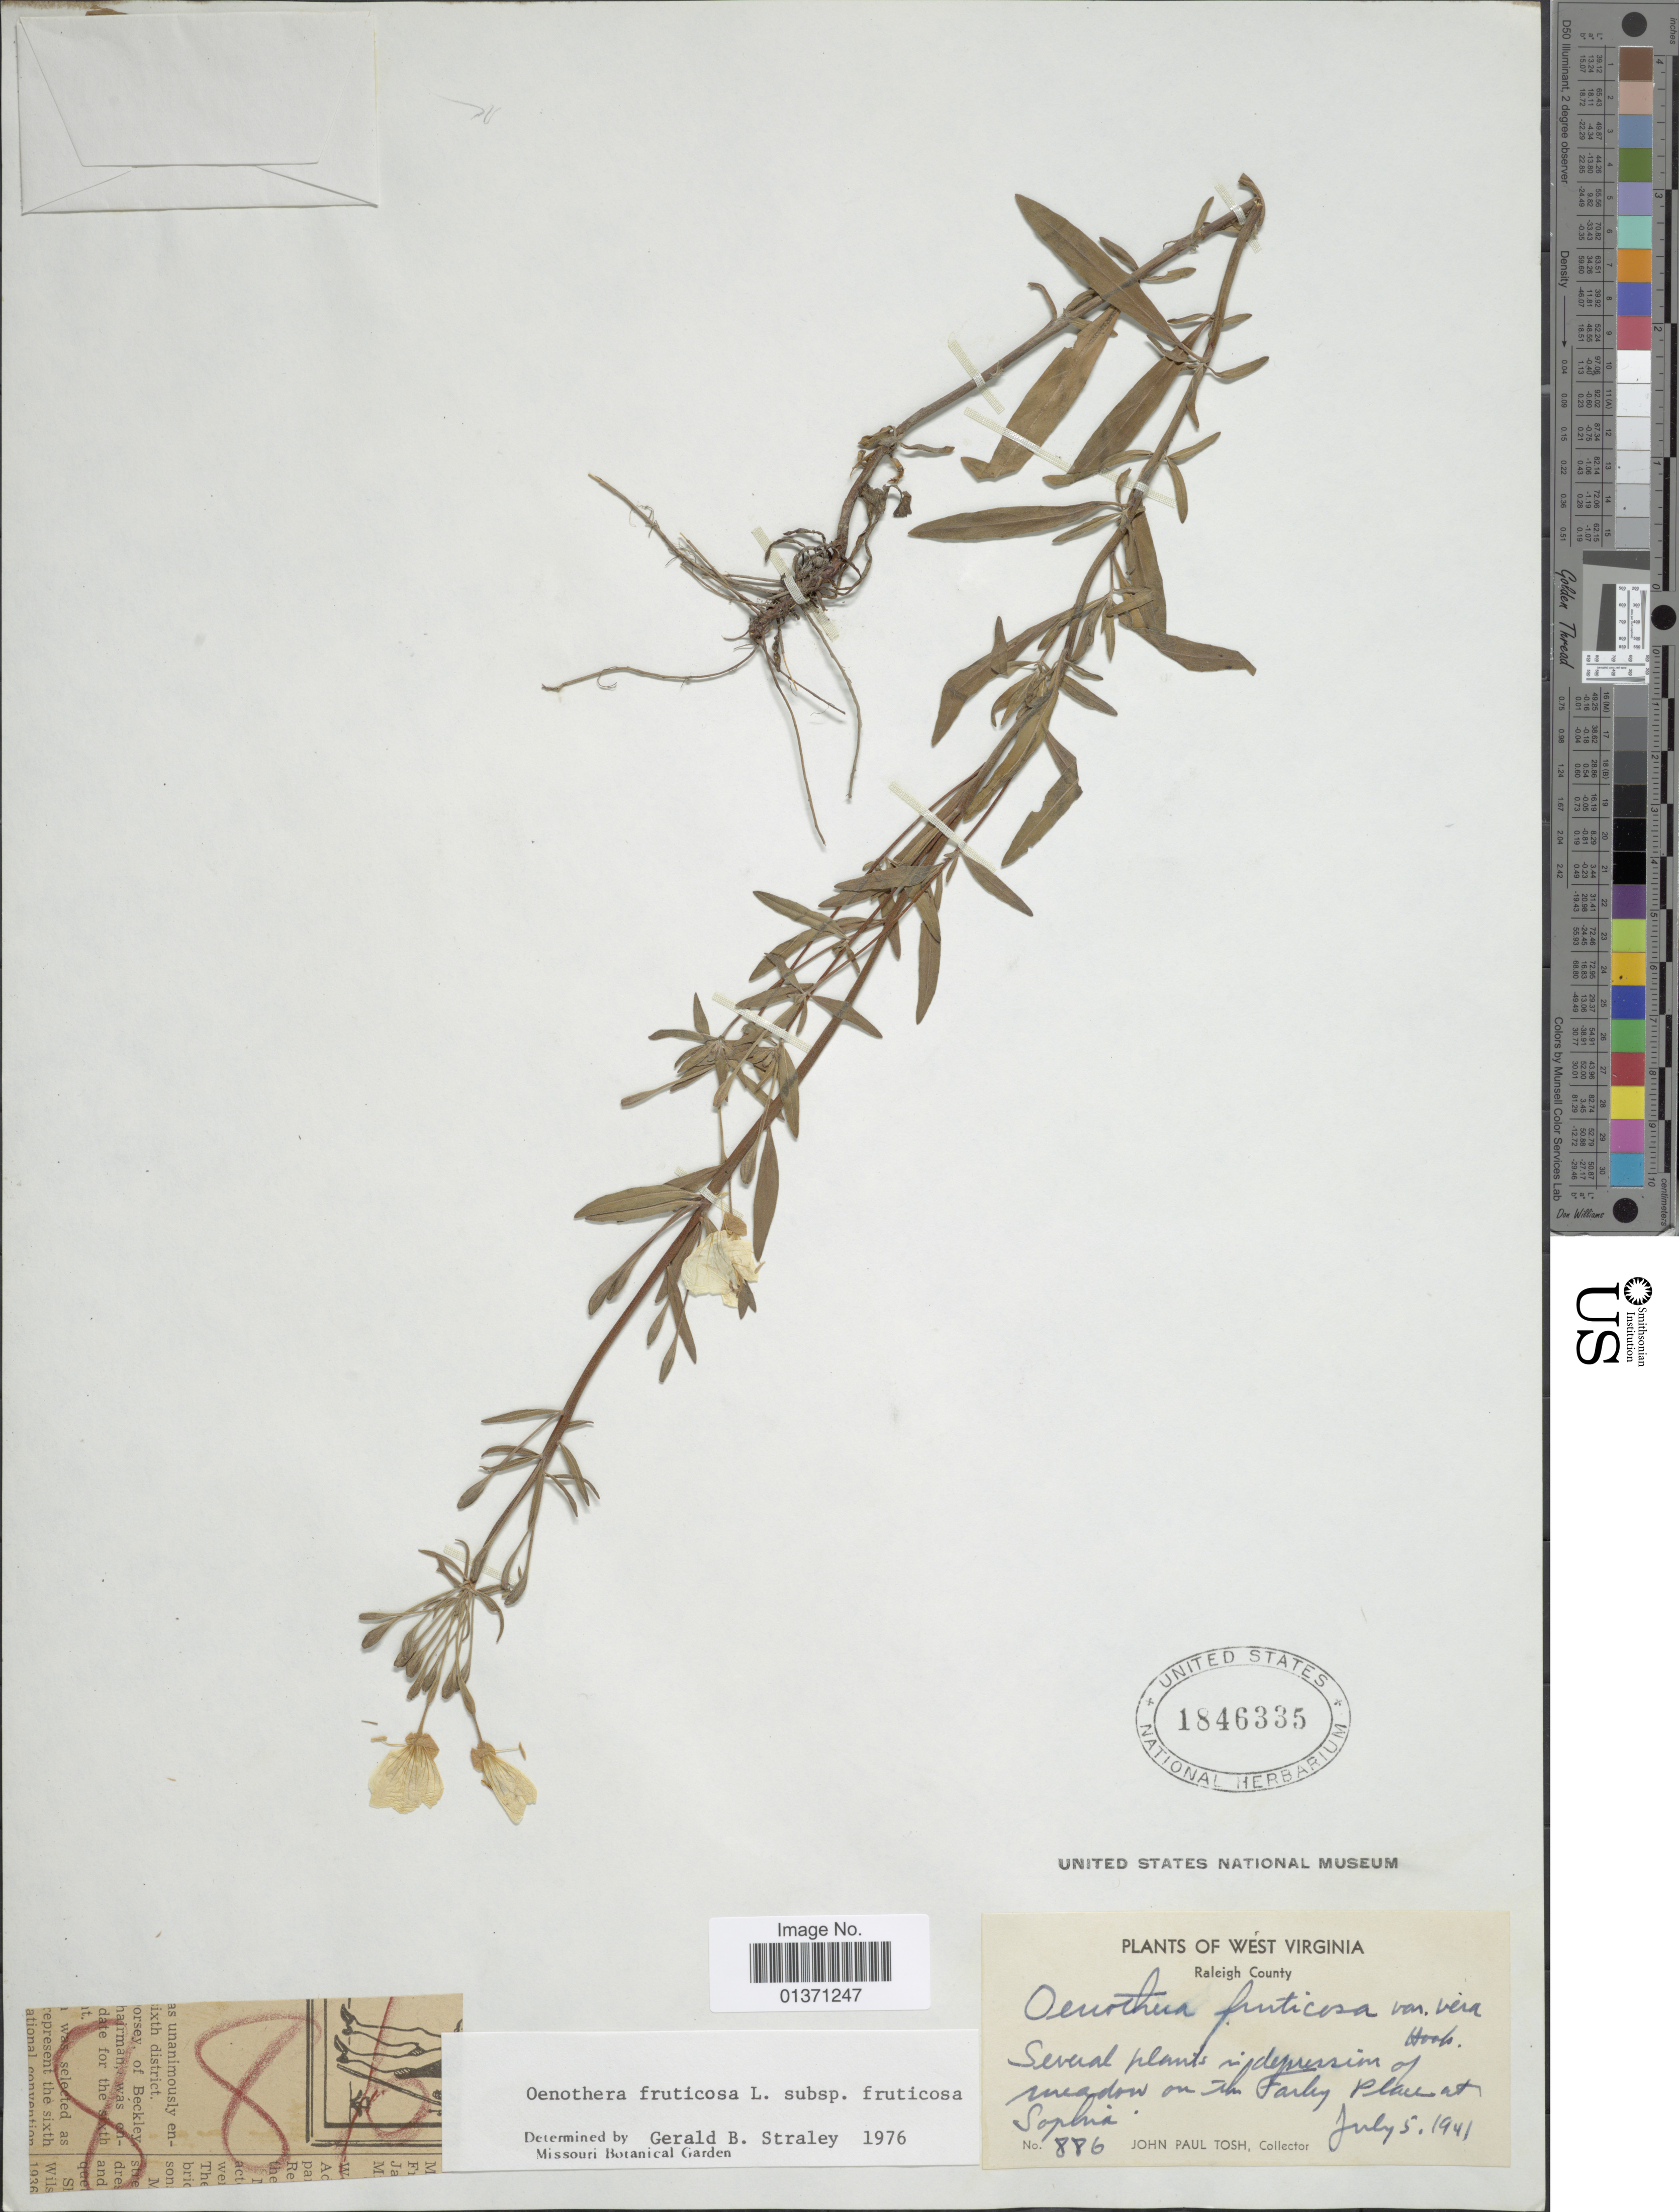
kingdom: Plantae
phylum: Tracheophyta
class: Magnoliopsida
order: Myrtales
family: Onagraceae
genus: Oenothera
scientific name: Oenothera fruticosa subsp. fruticosa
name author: L.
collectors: J. Tosh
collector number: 886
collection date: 1941-07-05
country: United States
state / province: West Virginia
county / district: Raleigh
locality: West Virginia, Raleigh County, meadow on the Farley Place at Sophia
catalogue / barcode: US 1846335